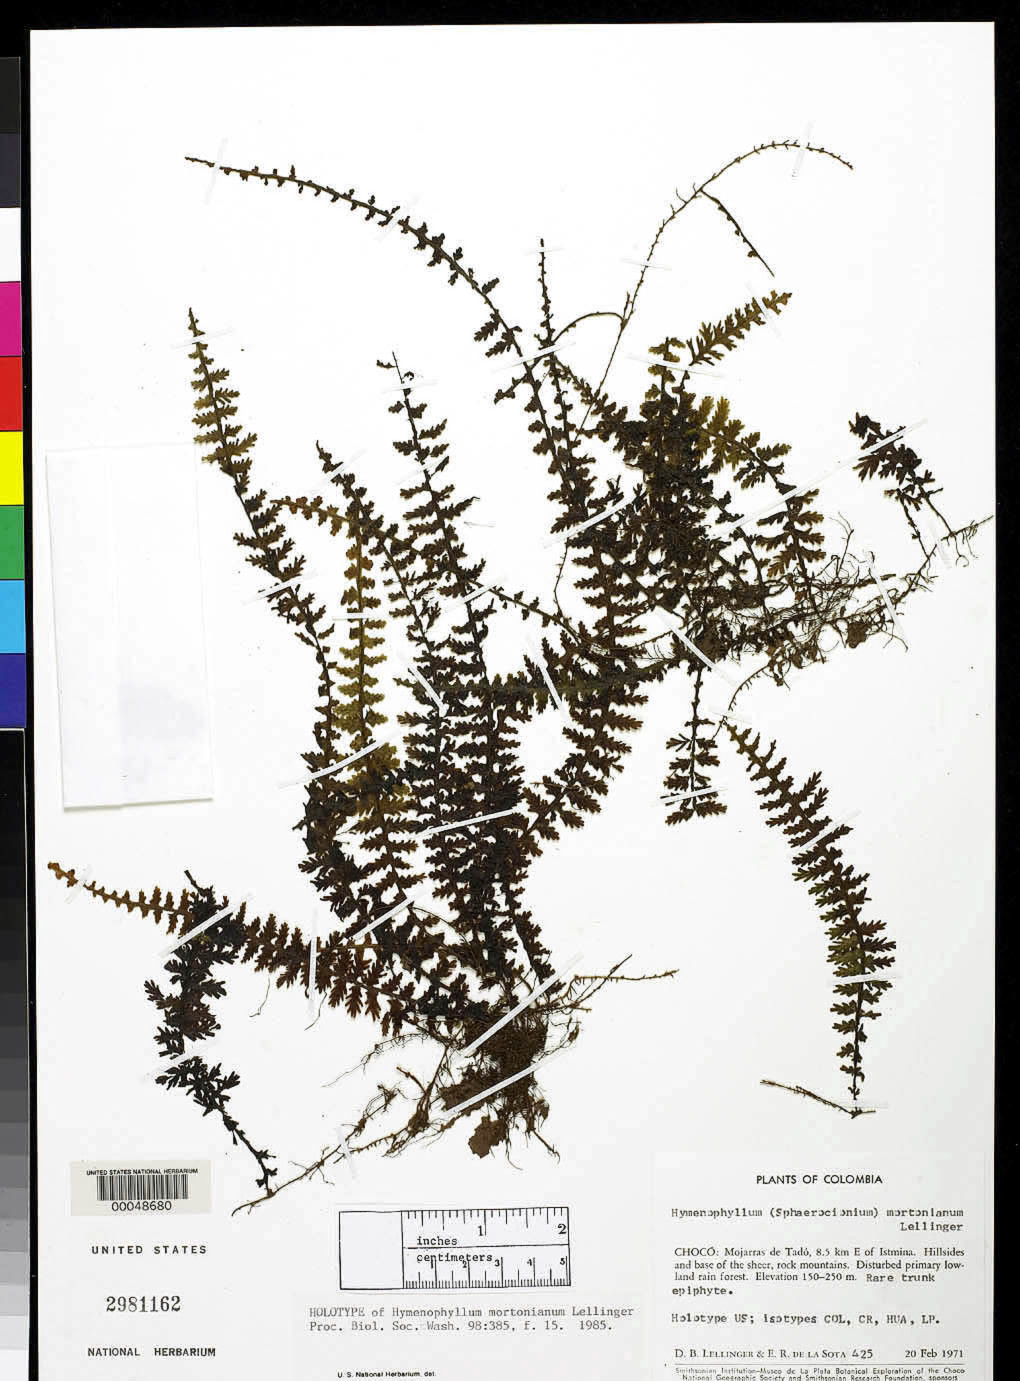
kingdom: Plantae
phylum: Tracheophyta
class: Polypodiopsida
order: Hymenophyllales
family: Hymenophyllaceae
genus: Hymenophyllum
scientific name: Hymenophyllum mortonianum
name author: Lellinger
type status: Holotype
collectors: D. B. Lellinger & E. R. de la Sota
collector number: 425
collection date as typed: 20 Feb 1971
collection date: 1971-02-20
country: Colombia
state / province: Chocó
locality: Mojarras de Tado, 8.5 km E of IstMina.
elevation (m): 150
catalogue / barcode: US 2981162